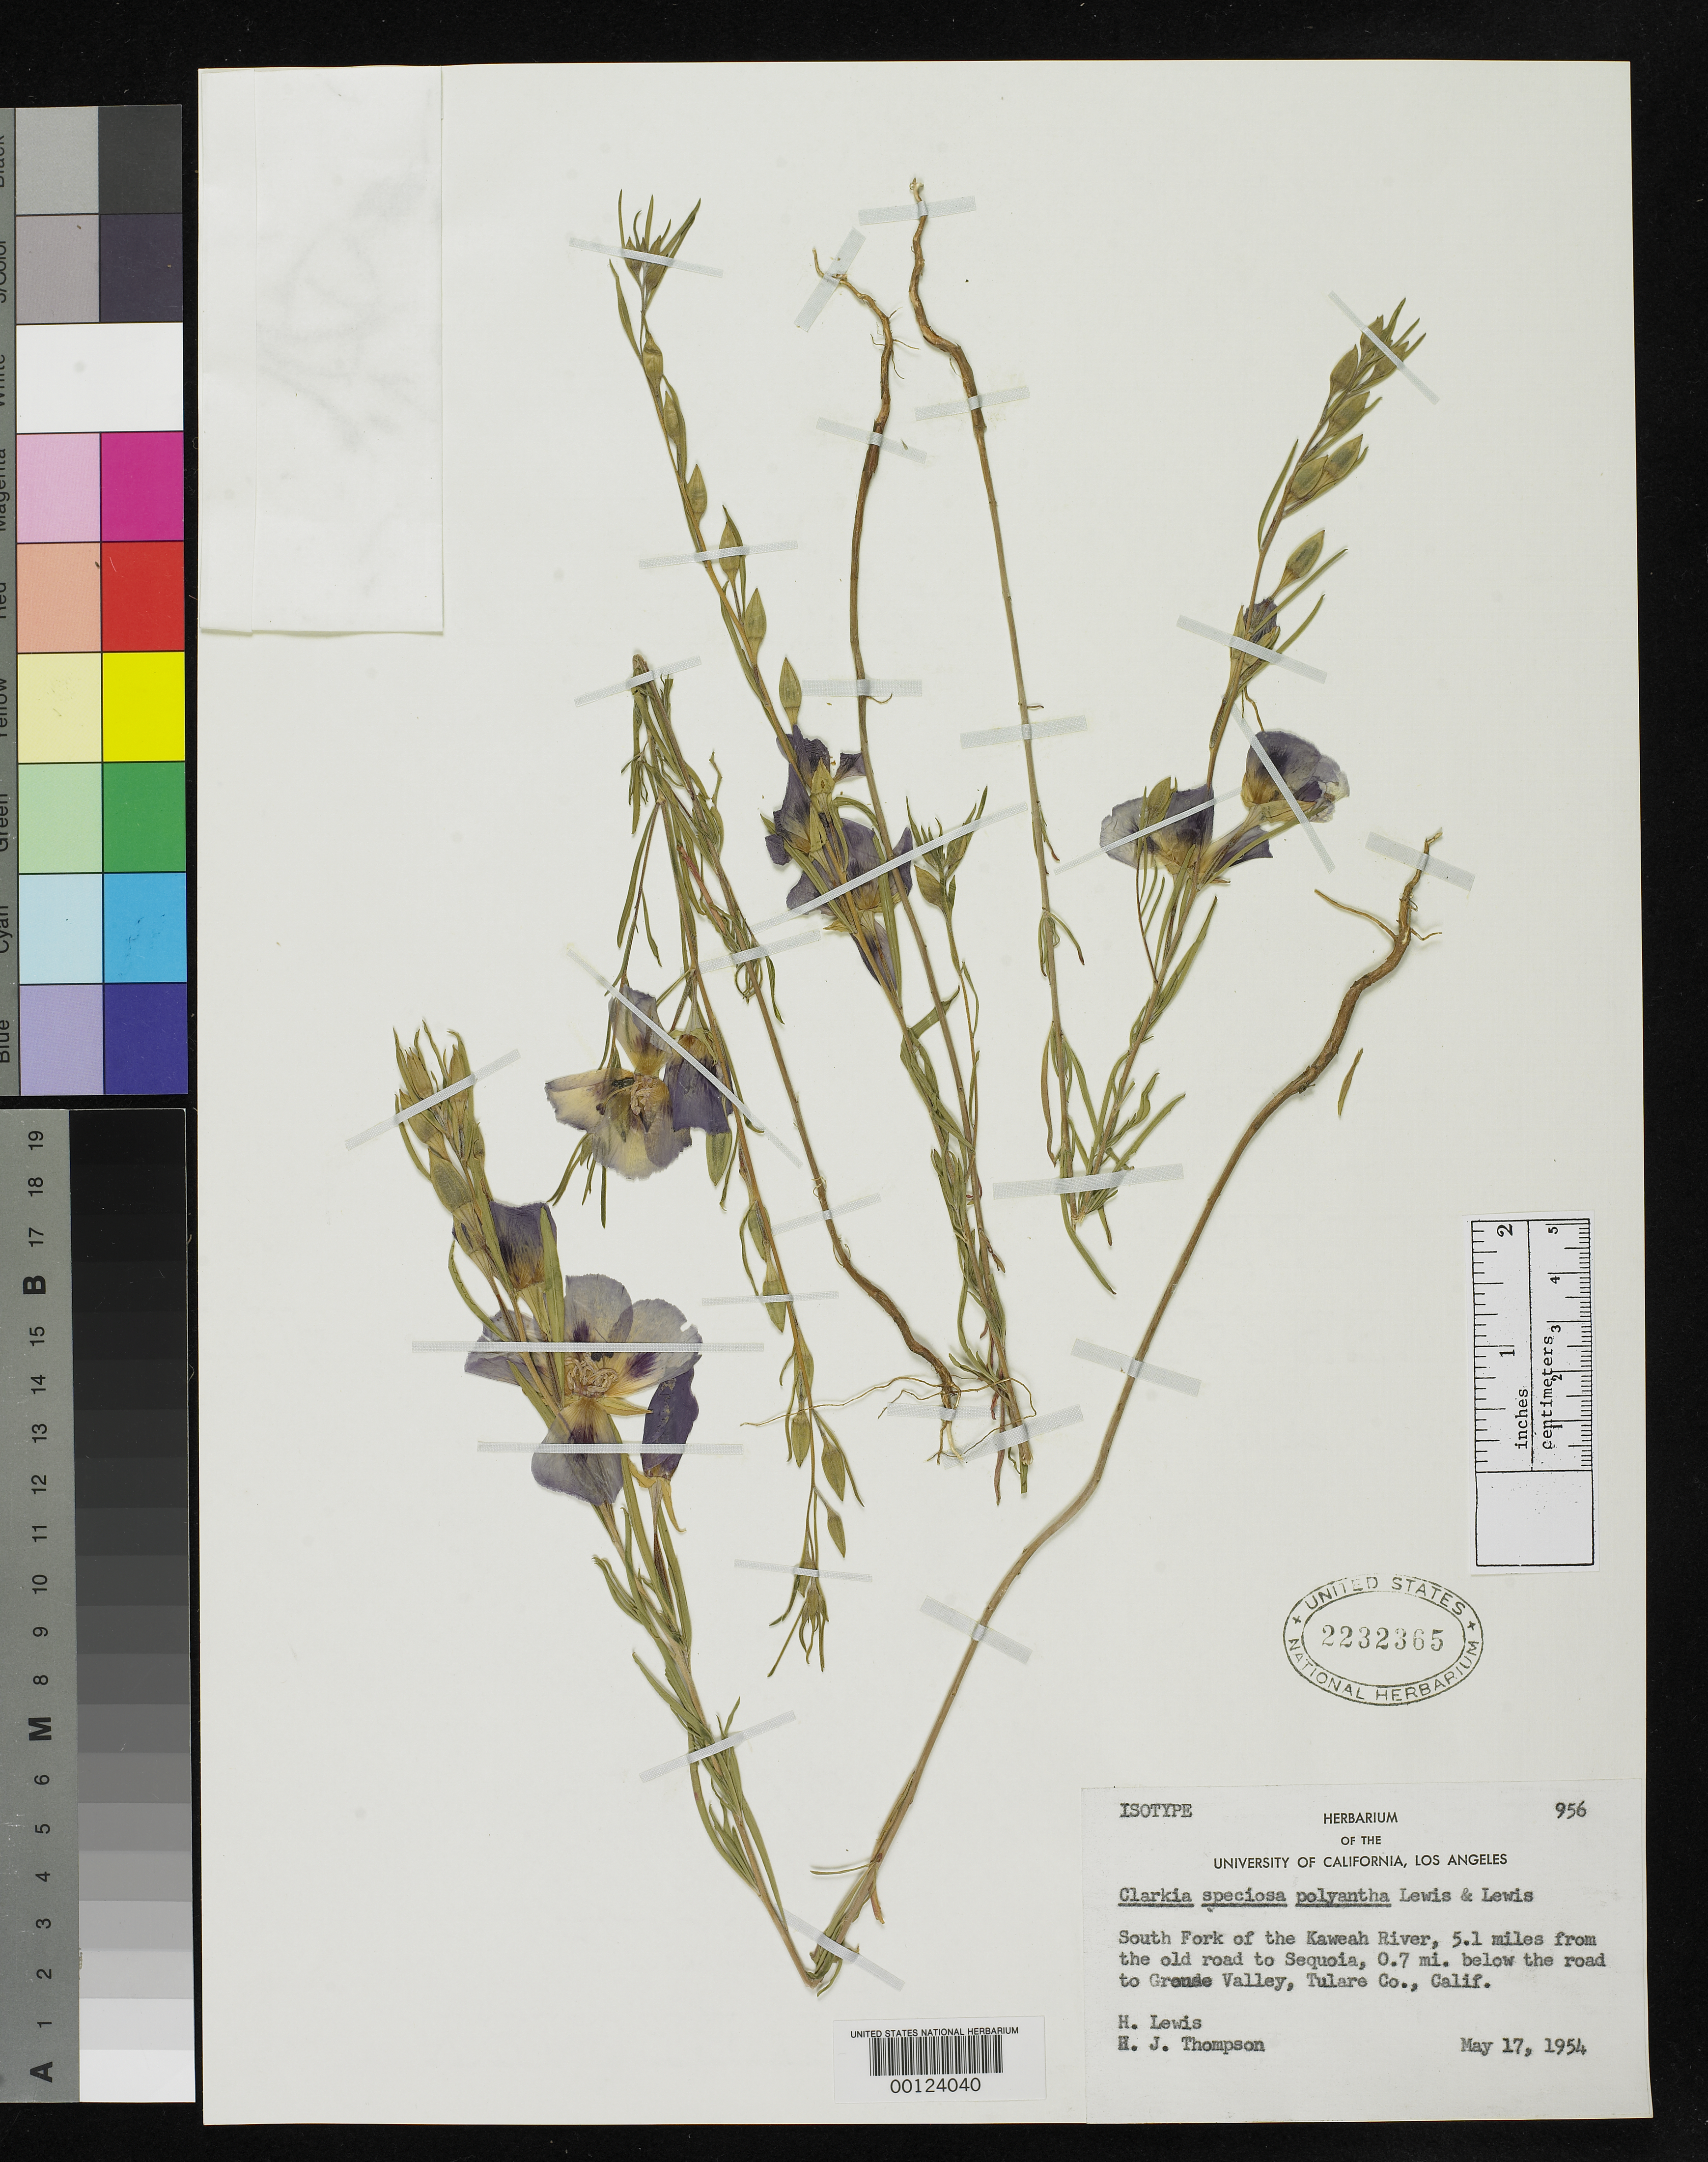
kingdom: Plantae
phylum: Tracheophyta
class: Magnoliopsida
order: Myrtales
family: Onagraceae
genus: Clarkia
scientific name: Clarkia speciosa subsp. polyantha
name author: F. H. Lewis & M.E. Lewis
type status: Isotype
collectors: F. H. Lewis & H. J. Thompson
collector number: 956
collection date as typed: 17 May 1954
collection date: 1954-05-17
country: United States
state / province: California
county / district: Tulare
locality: S fork of Kaweah River, 5.1 mi from old road to Sequia, 0.7 mi below road to Grande Valley.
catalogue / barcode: US 2232365